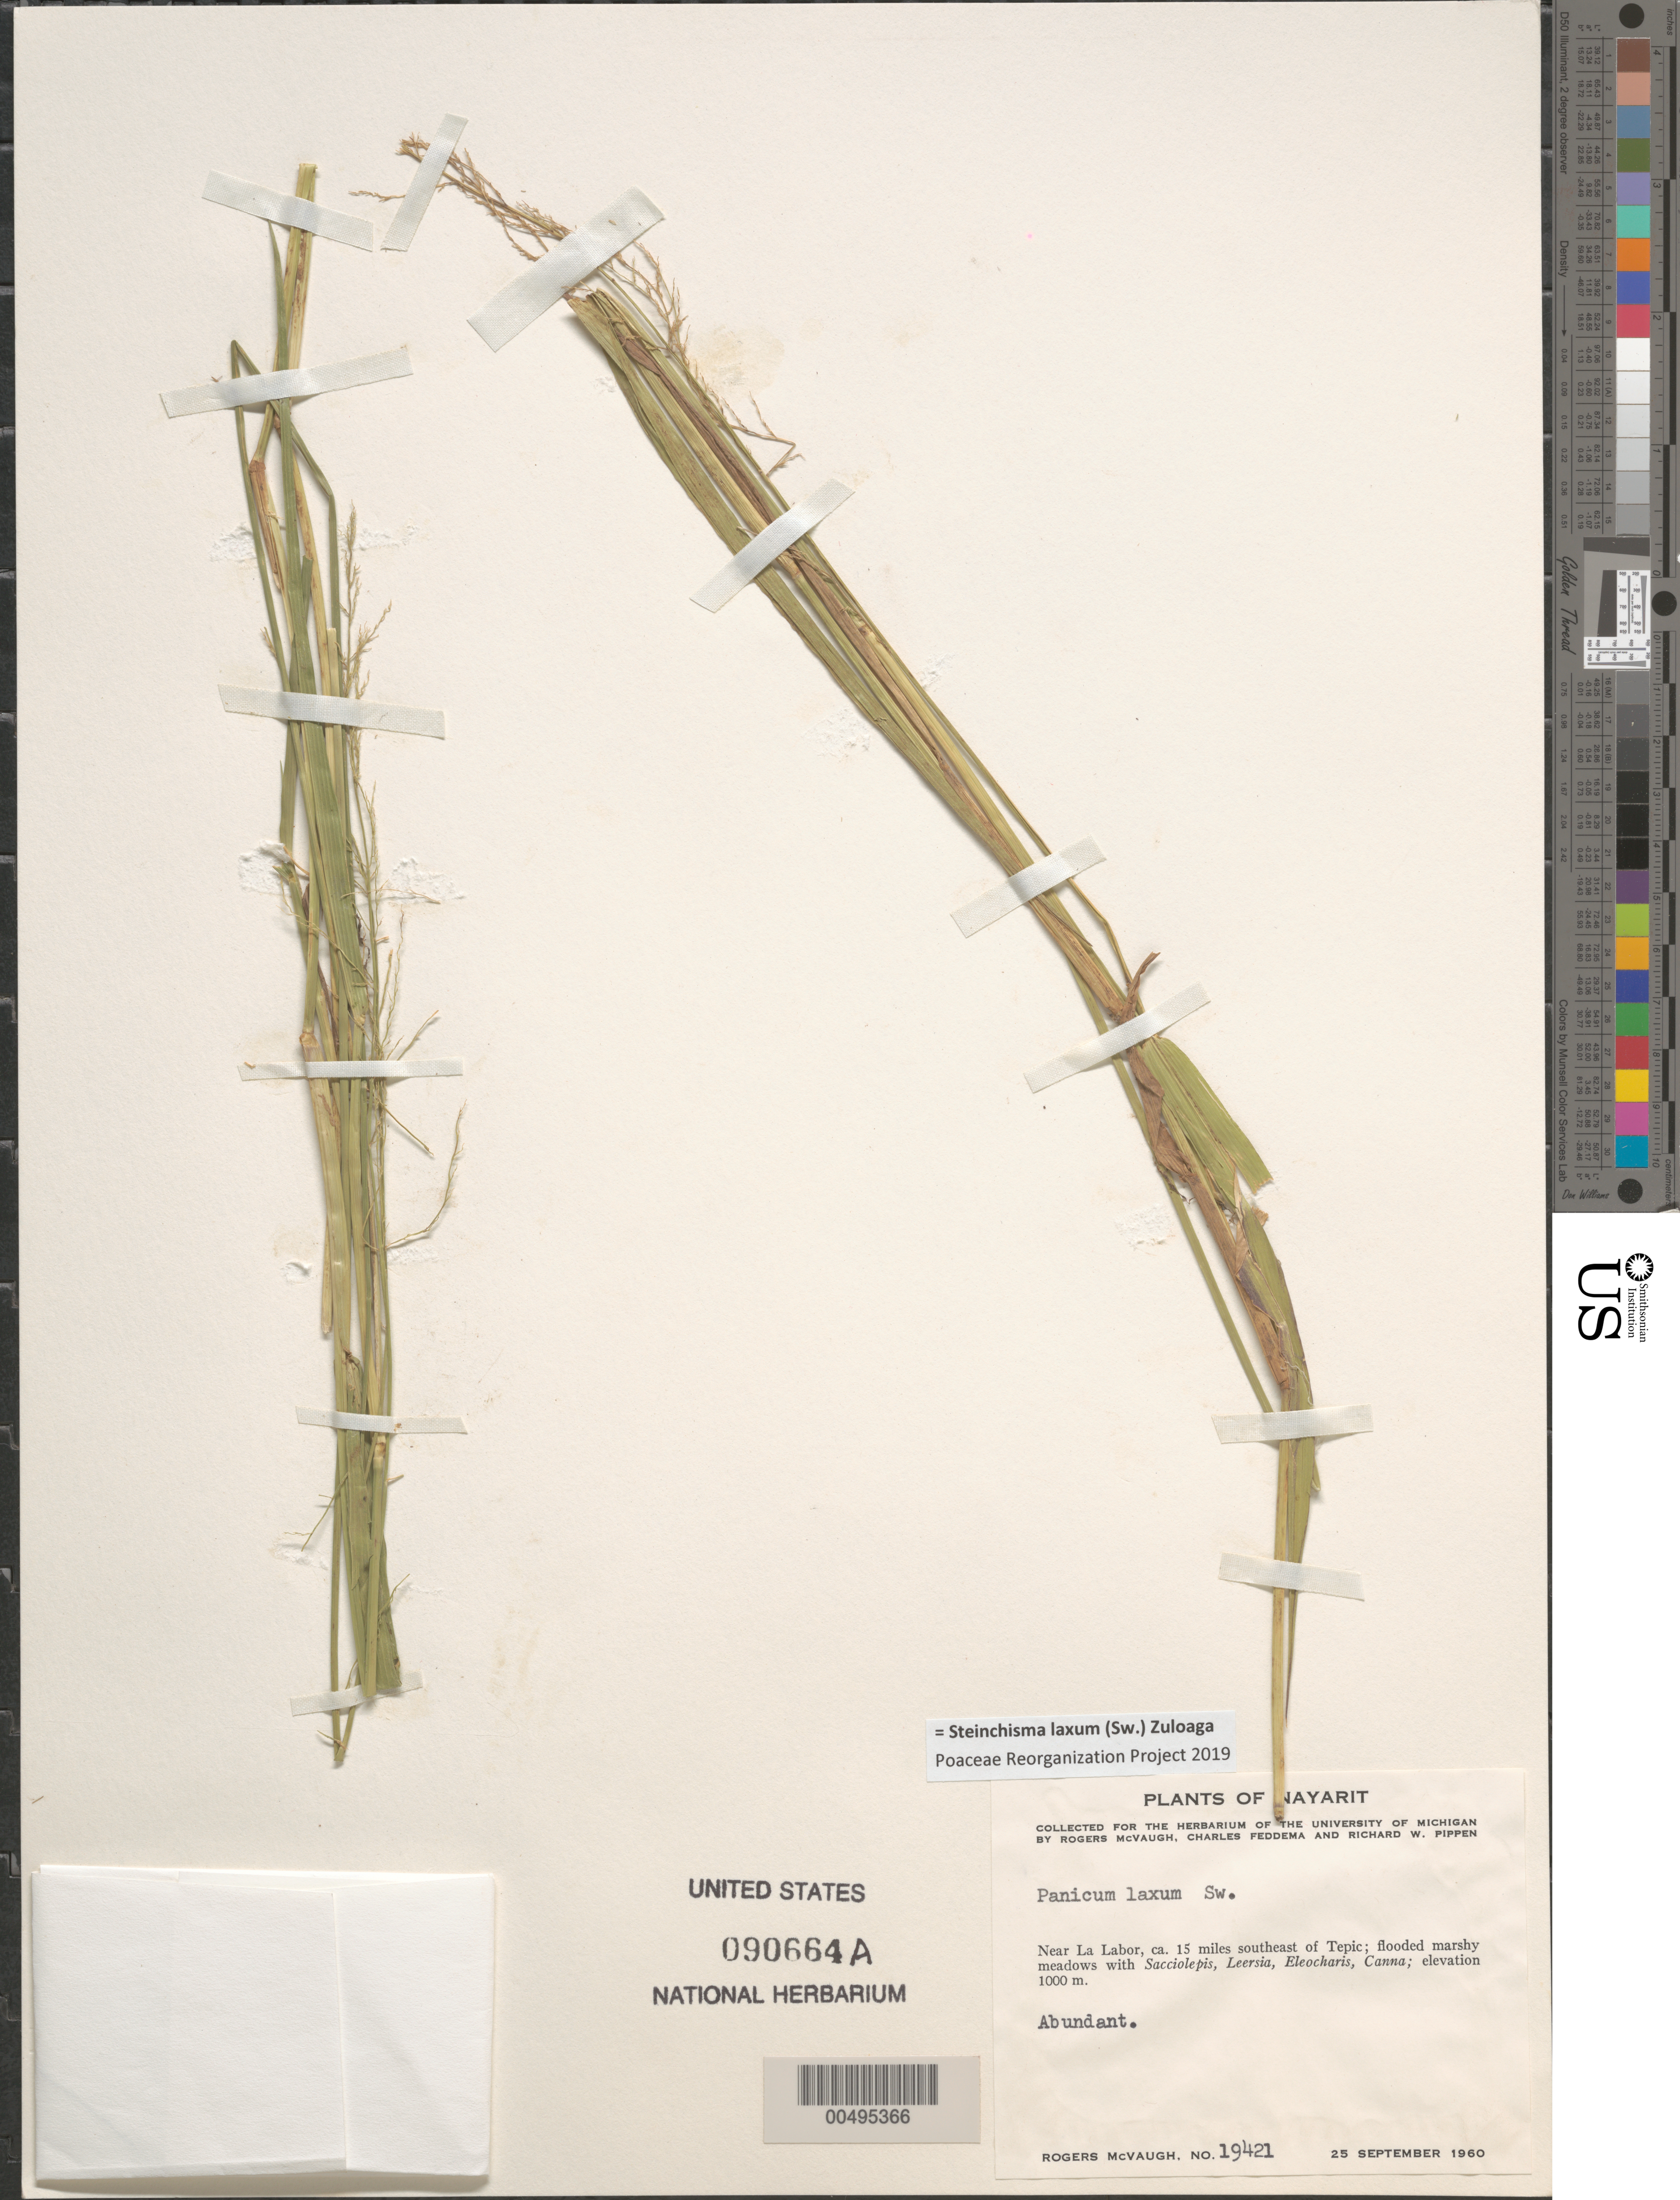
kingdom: Plantae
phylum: Tracheophyta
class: Liliopsida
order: Poales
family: Poaceae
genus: Panicum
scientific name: Panicum laxum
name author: Sw.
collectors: R. McVaugh, C. Feddema & R. W. Pippen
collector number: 19421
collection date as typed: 25 Sep 1960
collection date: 1960-09-25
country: Mexico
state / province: Nayarit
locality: Near La Labor, ca. 15 mi SE of Tepic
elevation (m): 1000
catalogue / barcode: US 90664A